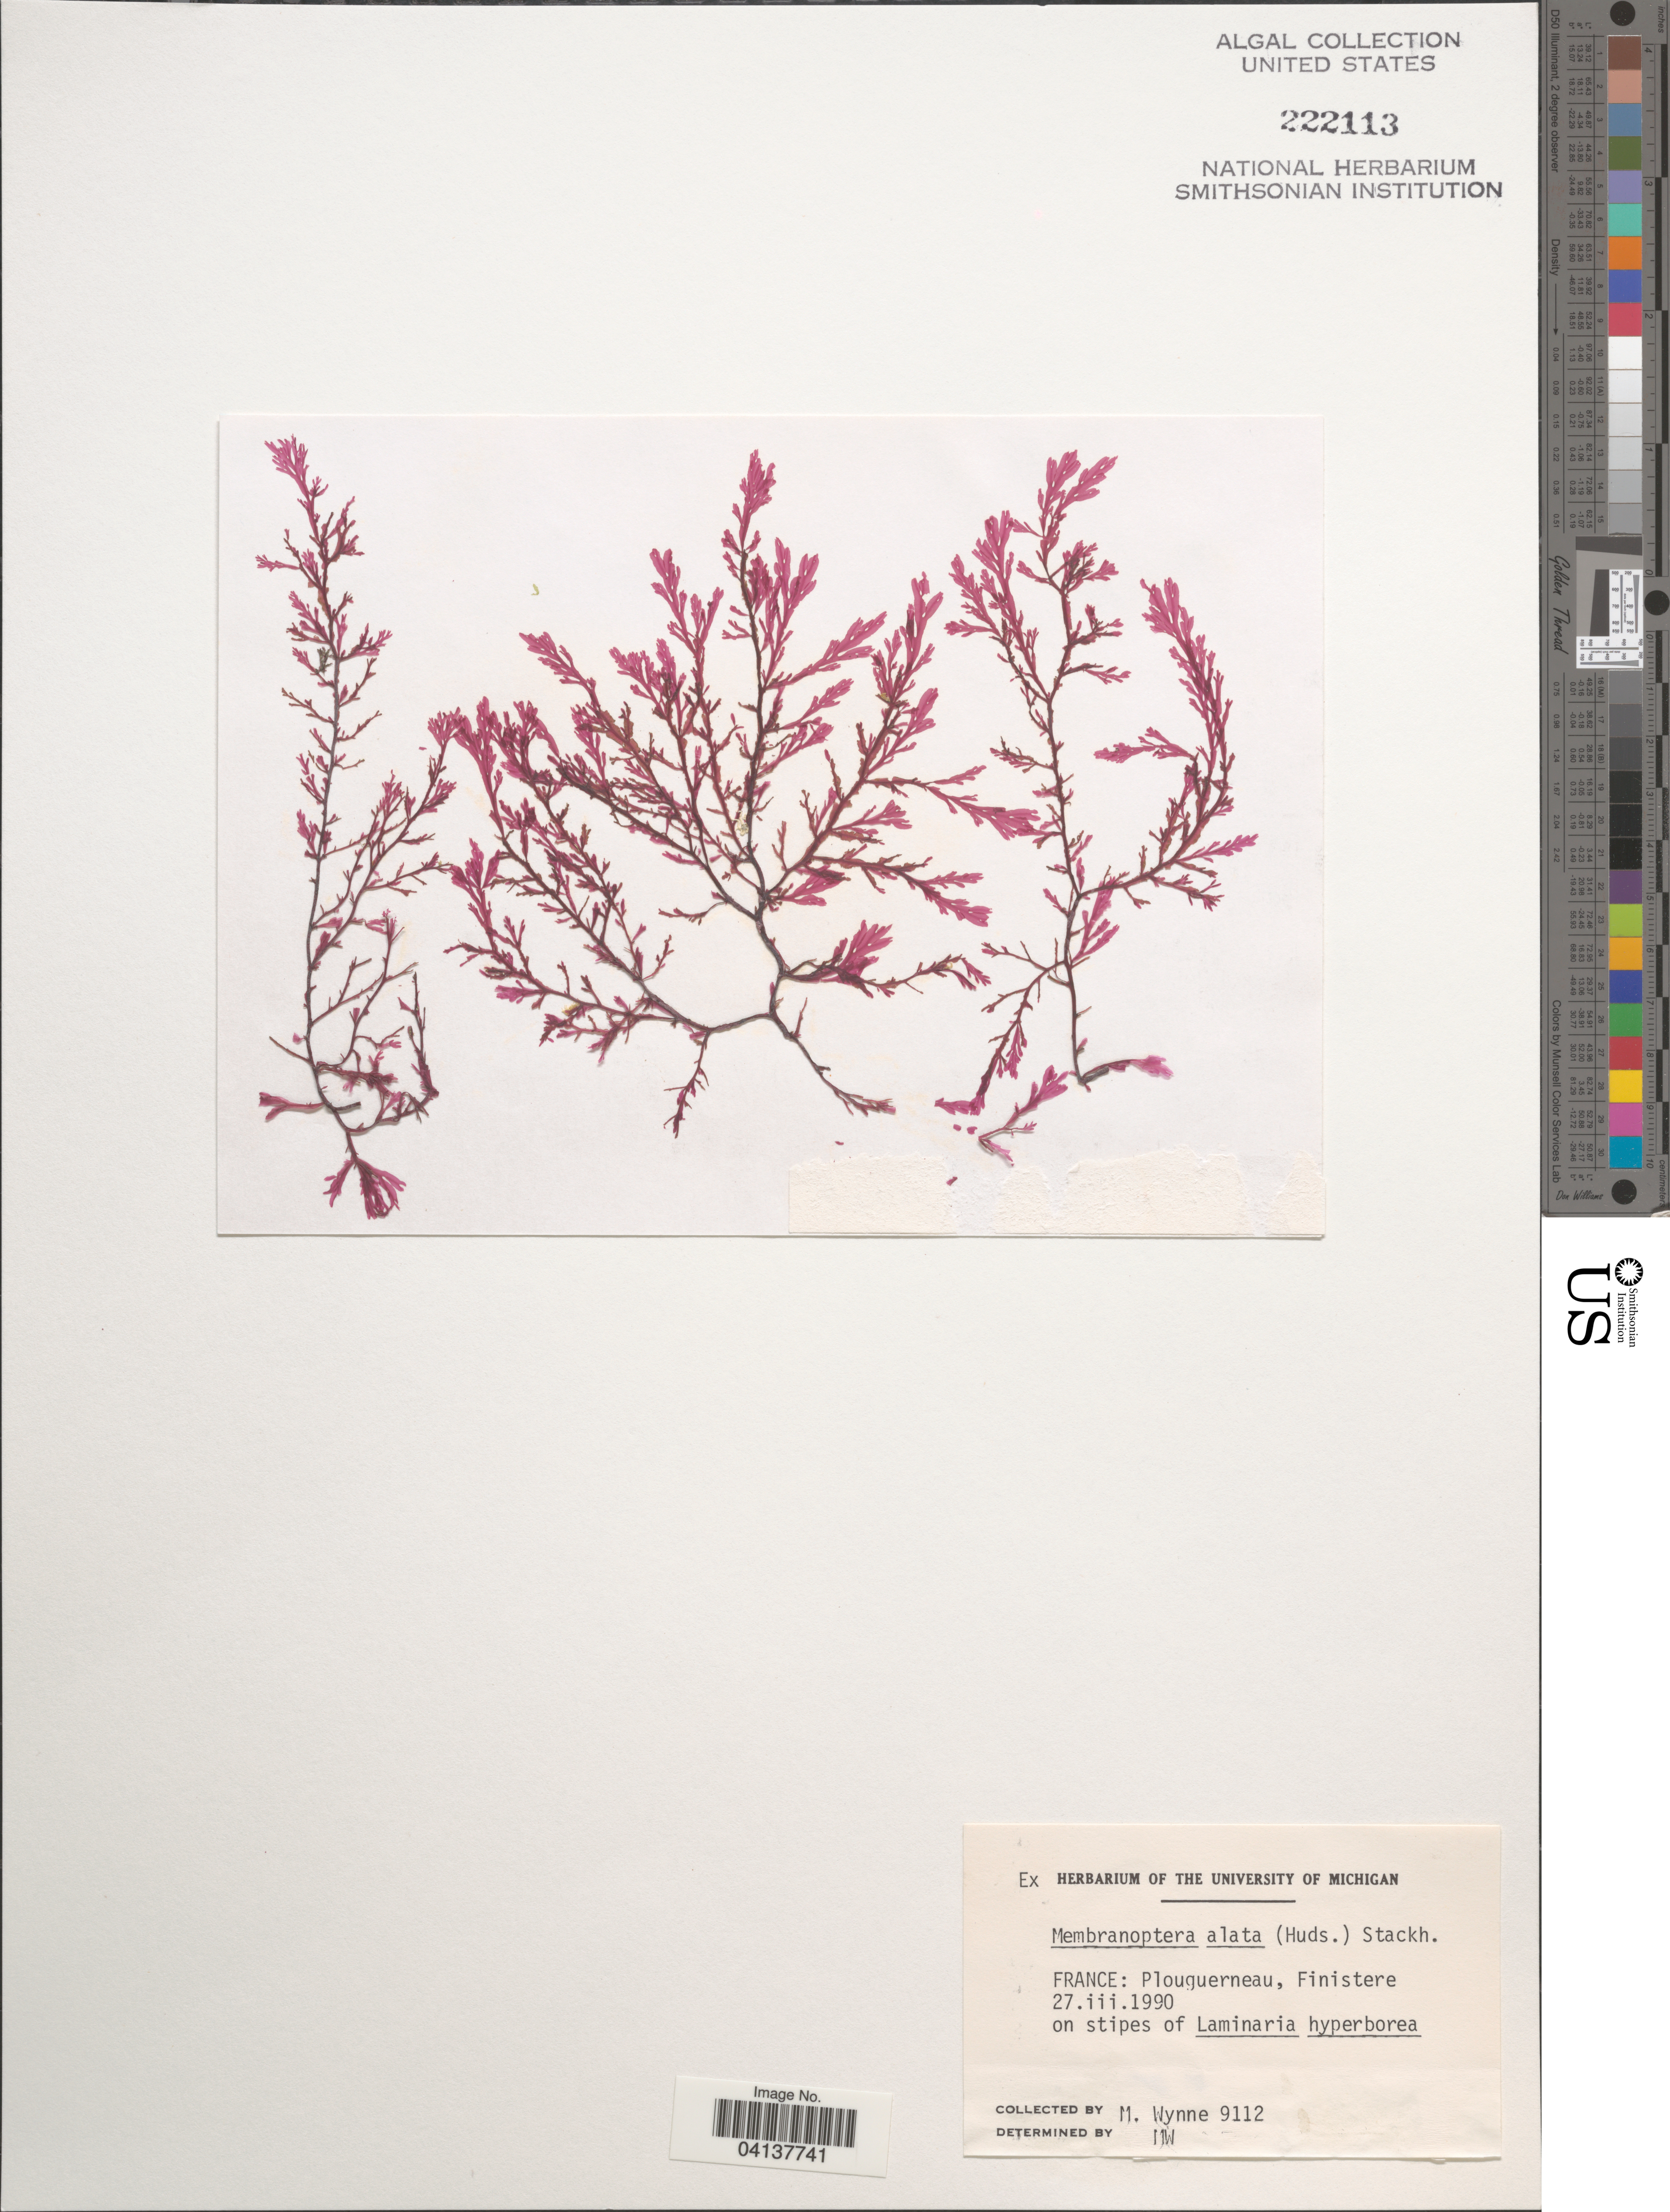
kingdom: Plantae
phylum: Rhodophyta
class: Florideophyceae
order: Ceramiales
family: Delesseriaceae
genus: Membranoptera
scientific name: Membranoptera alata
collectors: M.J. Wynne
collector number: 9112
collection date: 1990-03-27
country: France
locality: Plouguerneau, Finistere.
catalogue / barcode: US 222113